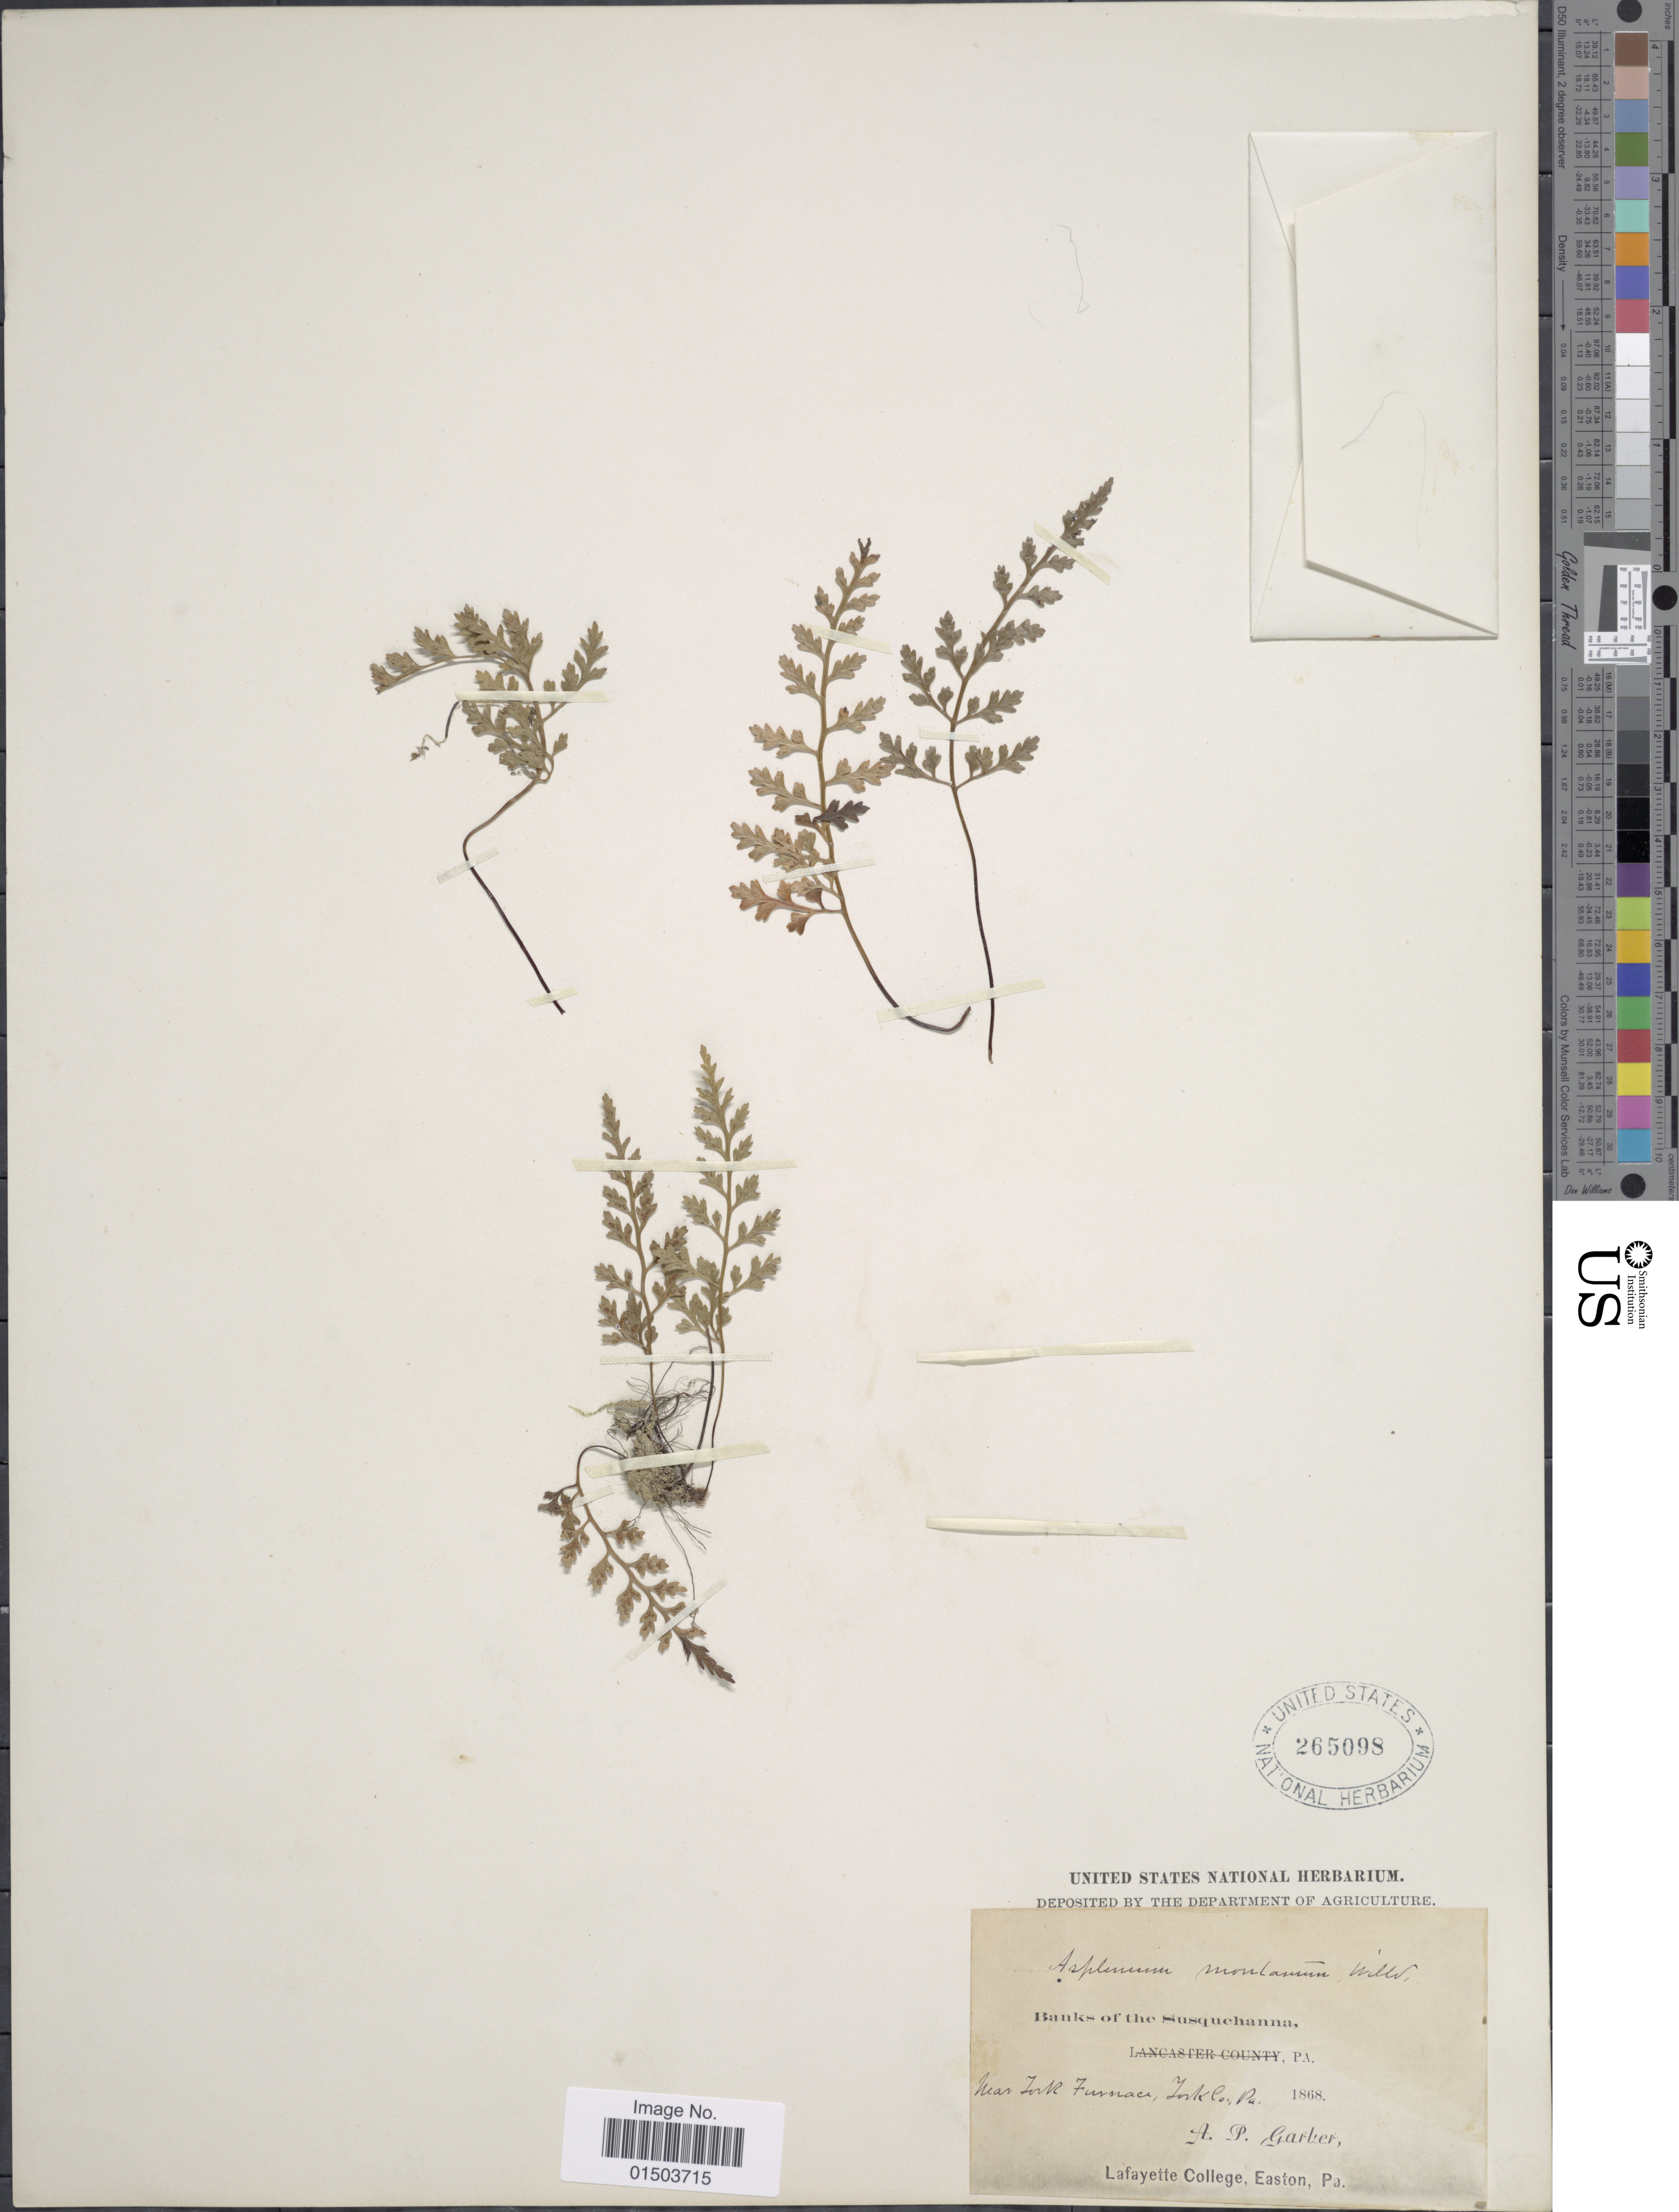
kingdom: Plantae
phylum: Tracheophyta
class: Polypodiopsida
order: Polypodiales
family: Aspleniaceae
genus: Asplenium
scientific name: Asplenium montanum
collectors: A. P. Garber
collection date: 1868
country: United States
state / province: Pennsylvania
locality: Banks of Susquehanna, near York Furnace, York Co.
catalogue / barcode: US 265098